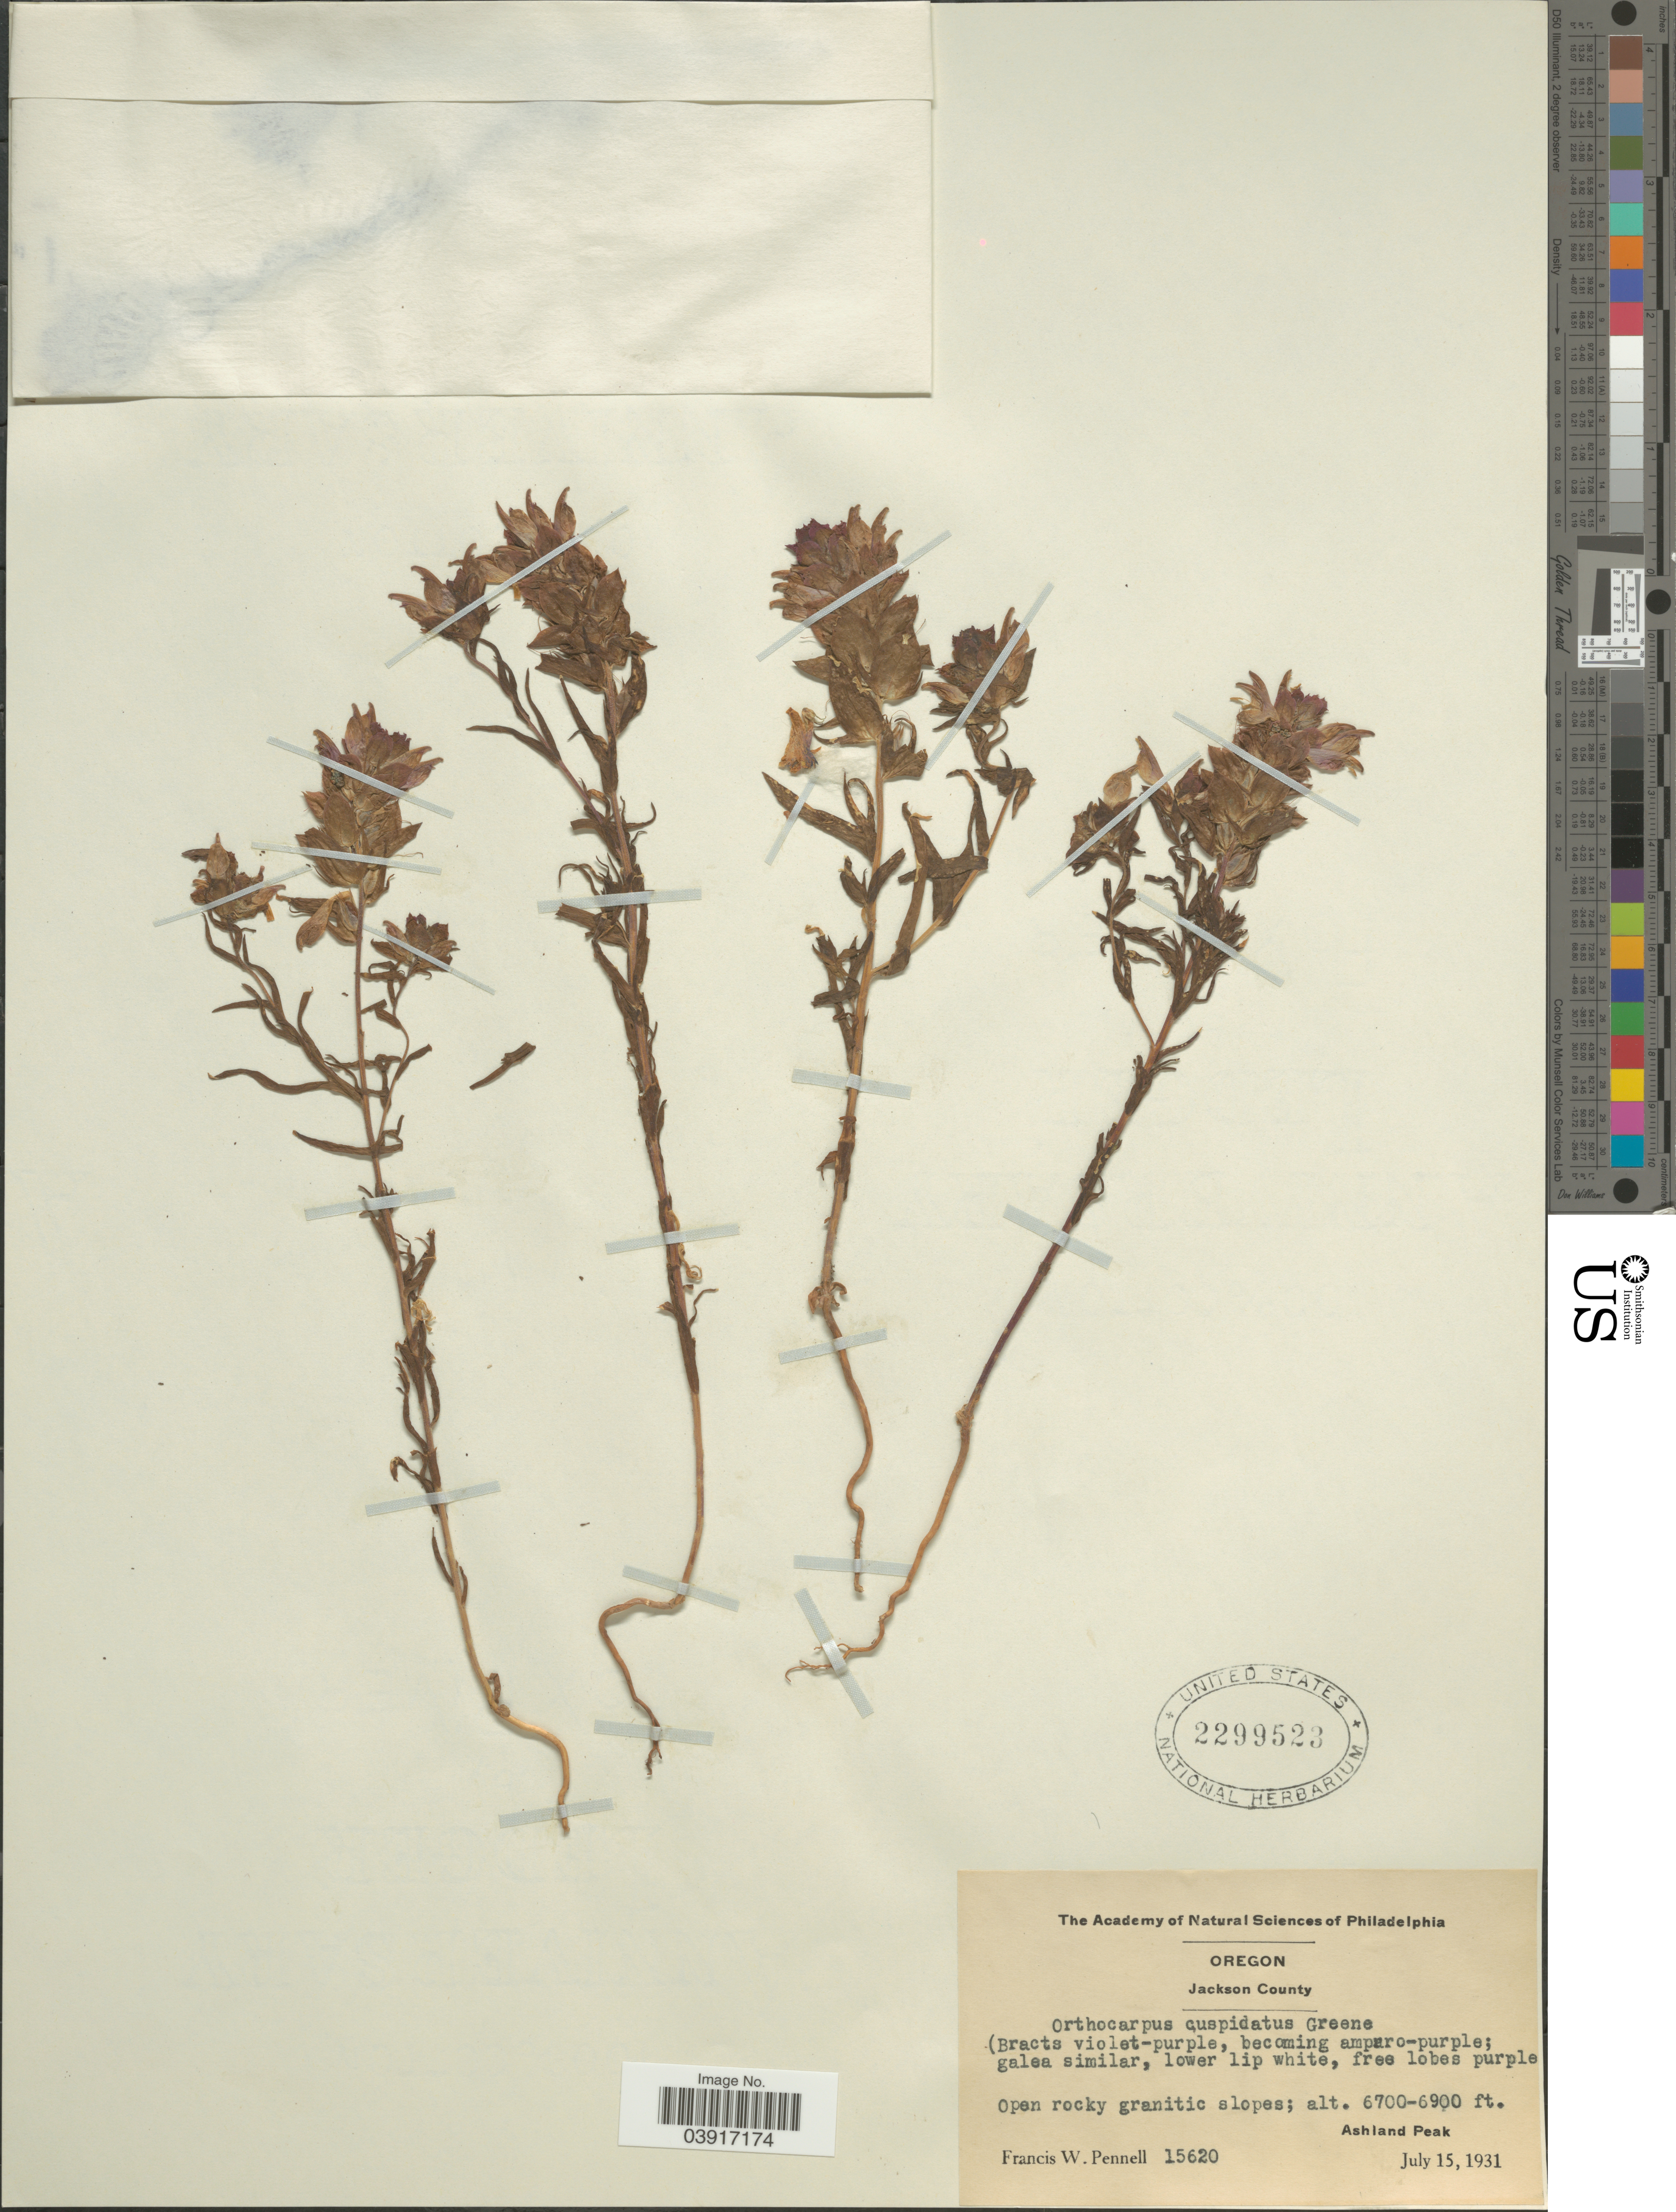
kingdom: Plantae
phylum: Tracheophyta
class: Magnoliopsida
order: Lamiales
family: Orobanchaceae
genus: Orthocarpus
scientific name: Orthocarpus cuspidatus subsp. cuspidatus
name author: Greene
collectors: F. W. Pennell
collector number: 15620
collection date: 1931-07-15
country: United States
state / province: Oregon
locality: Jackson County. Ashland Peak.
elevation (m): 2042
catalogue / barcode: US 2299523